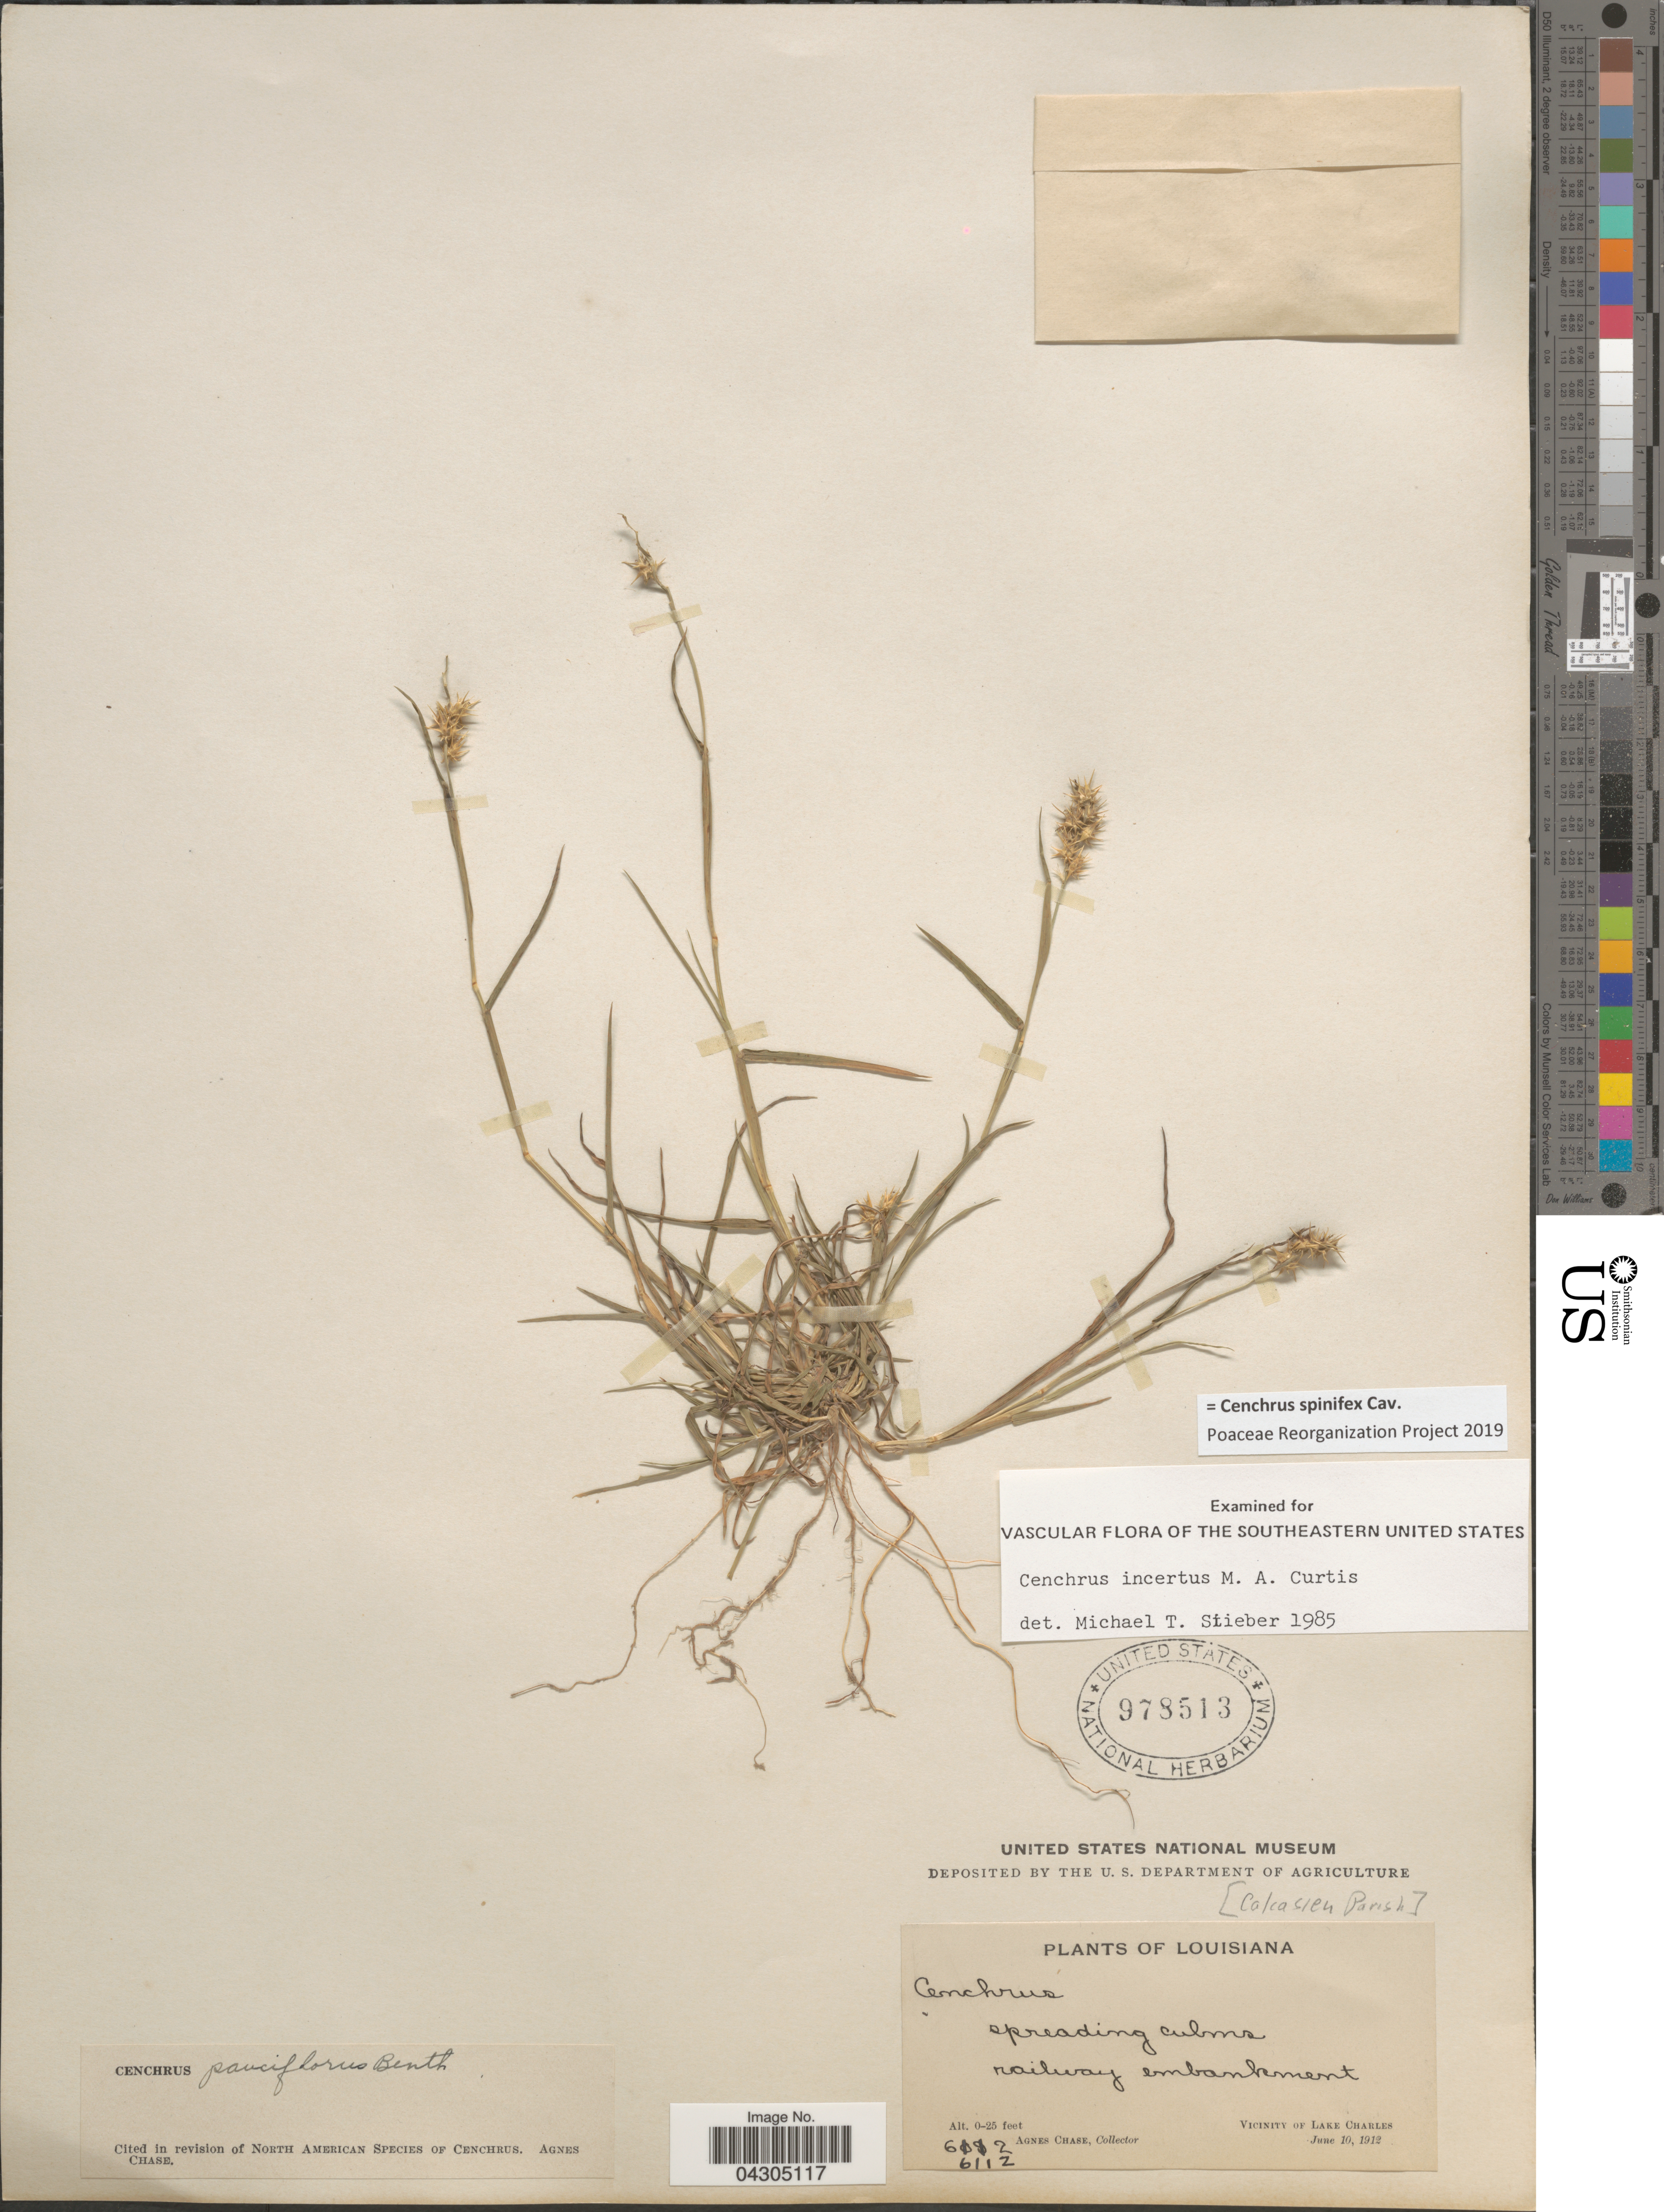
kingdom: Plantae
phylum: Tracheophyta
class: Liliopsida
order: Poales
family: Poaceae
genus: Cenchrus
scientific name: Cenchrus spinifex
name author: Cav.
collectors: A. Chase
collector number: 6112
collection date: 1912-06-10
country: United States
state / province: Louisiana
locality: [Calcasieu Parish]. Vicinity of Lake Charles.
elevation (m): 0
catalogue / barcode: US 978513